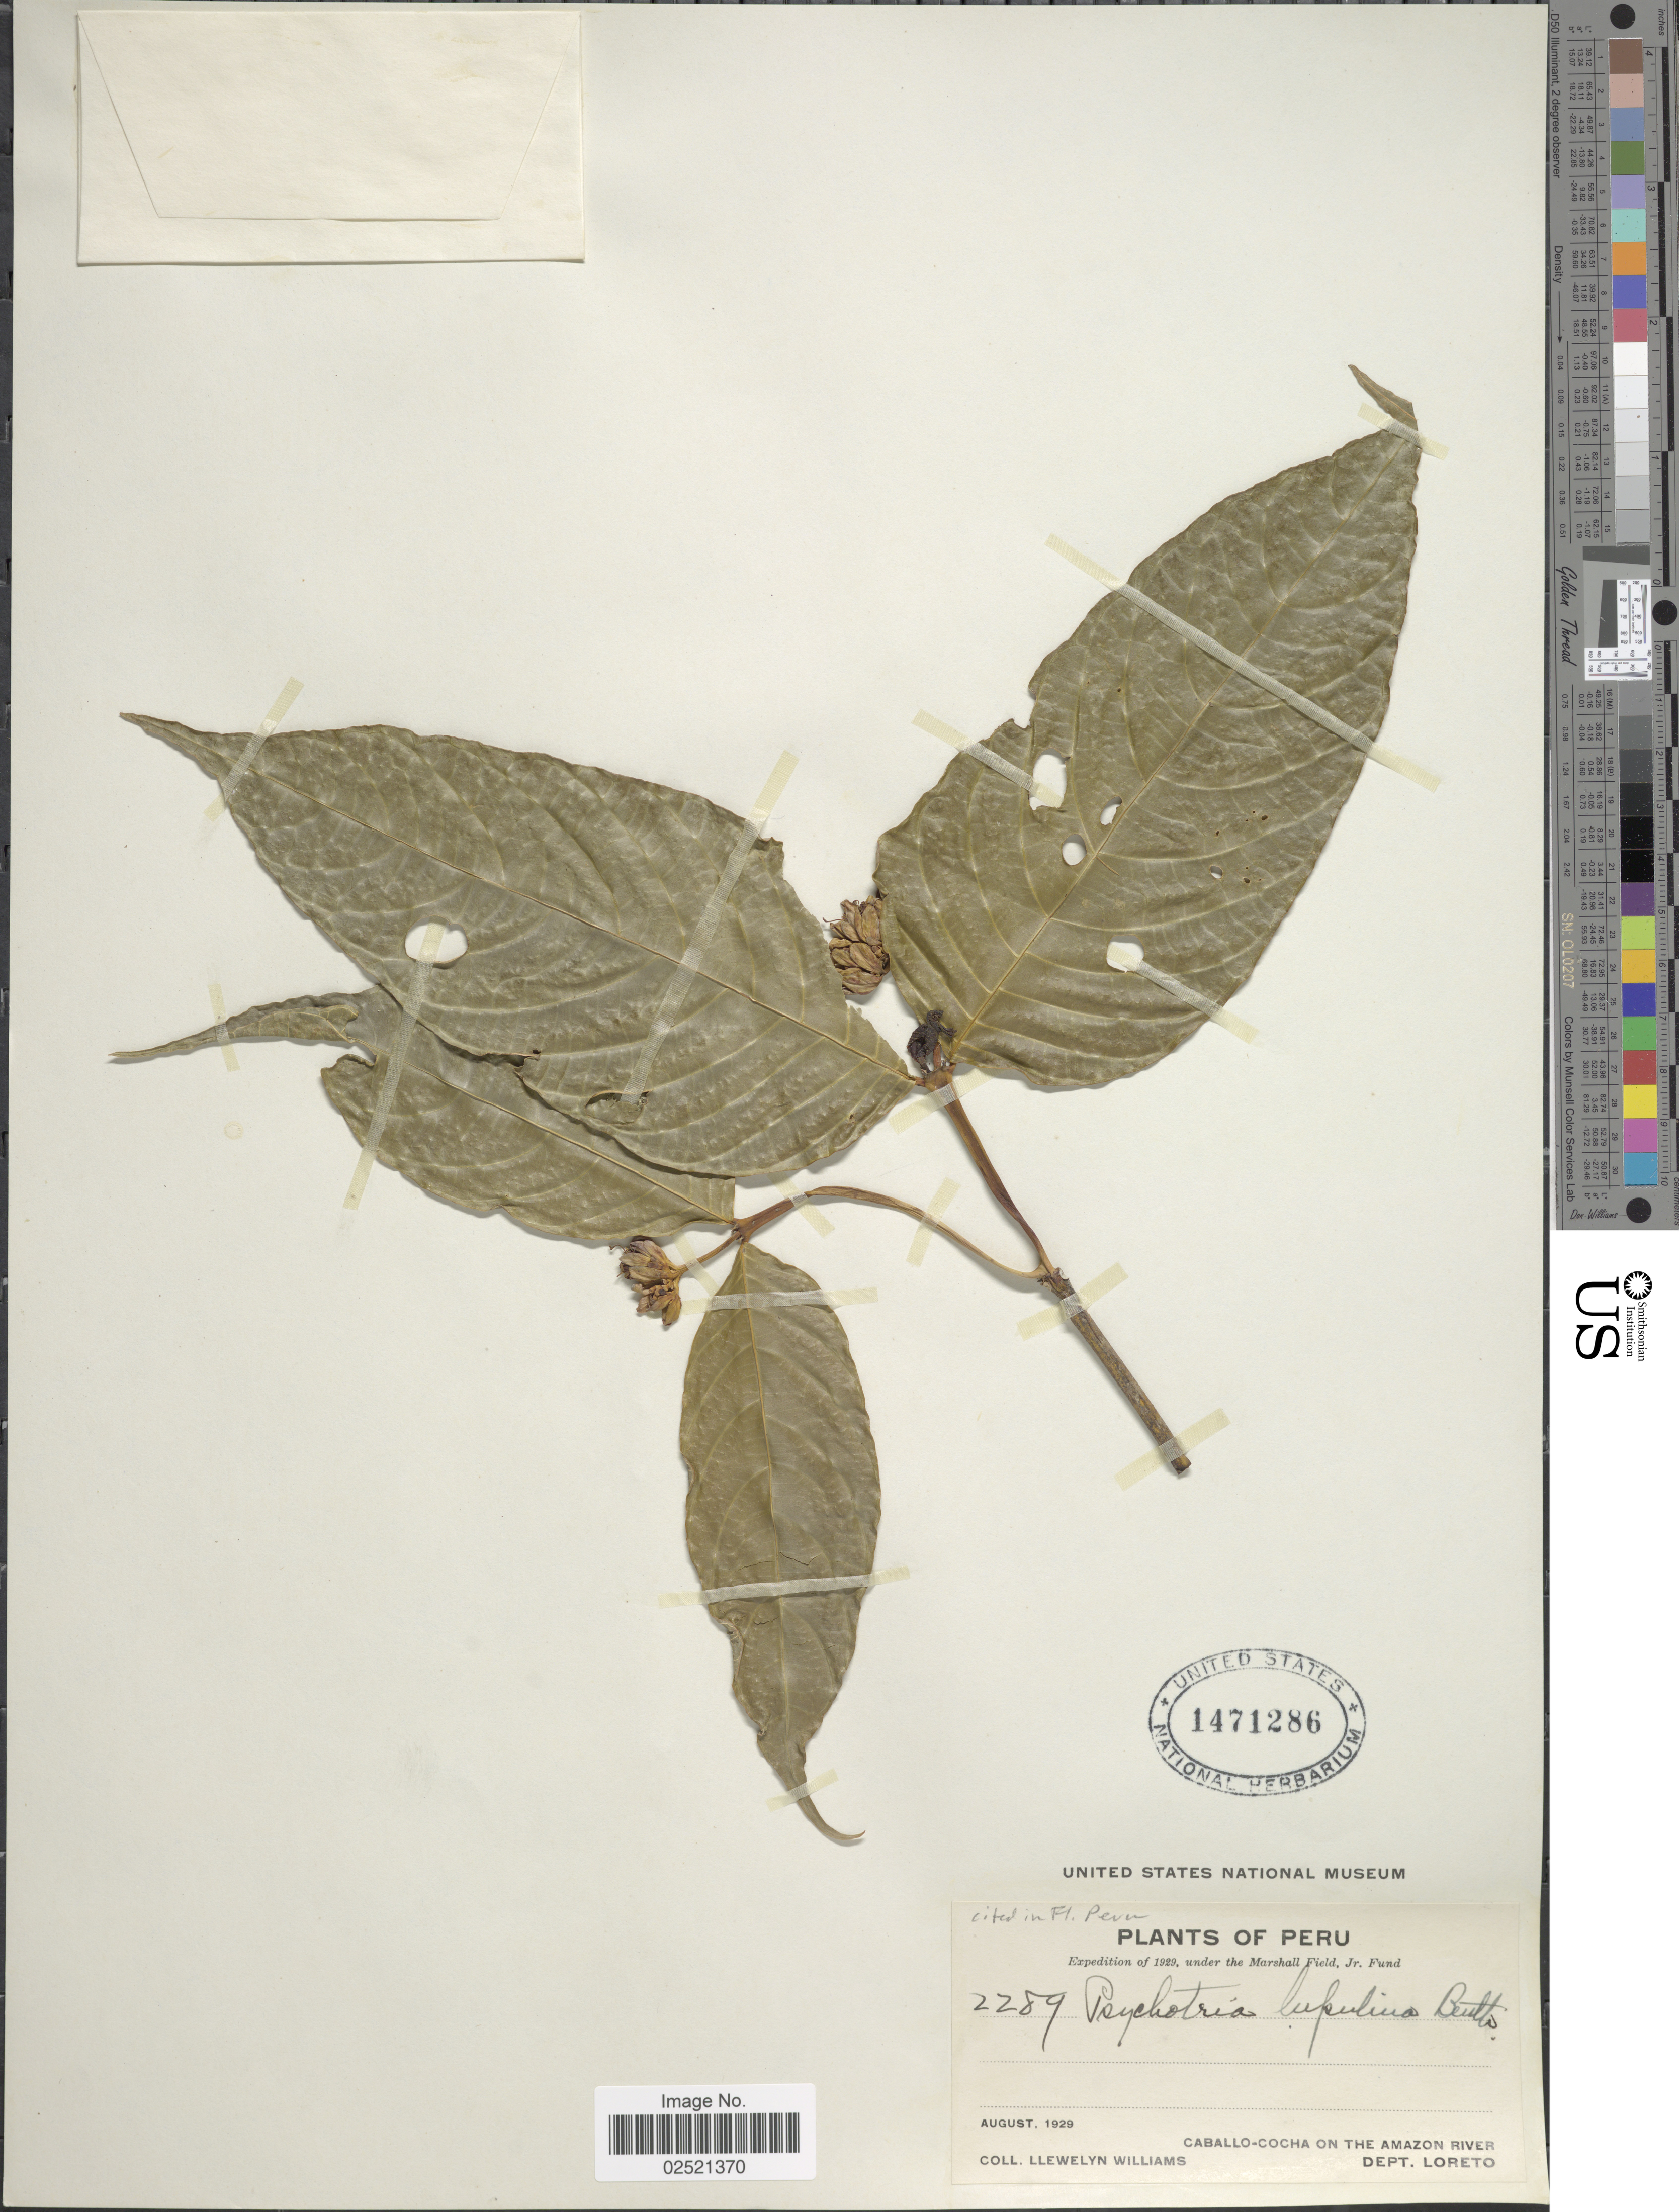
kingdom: Plantae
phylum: Tracheophyta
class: Magnoliopsida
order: Gentianales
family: Rubiaceae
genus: Psychotria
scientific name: Psychotria lupulina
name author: Benth.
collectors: Ll. Williams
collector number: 2289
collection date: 1929-08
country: Peru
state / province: Loreto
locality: Caballo-Cocha on the Amazon River.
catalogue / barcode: US 1471286